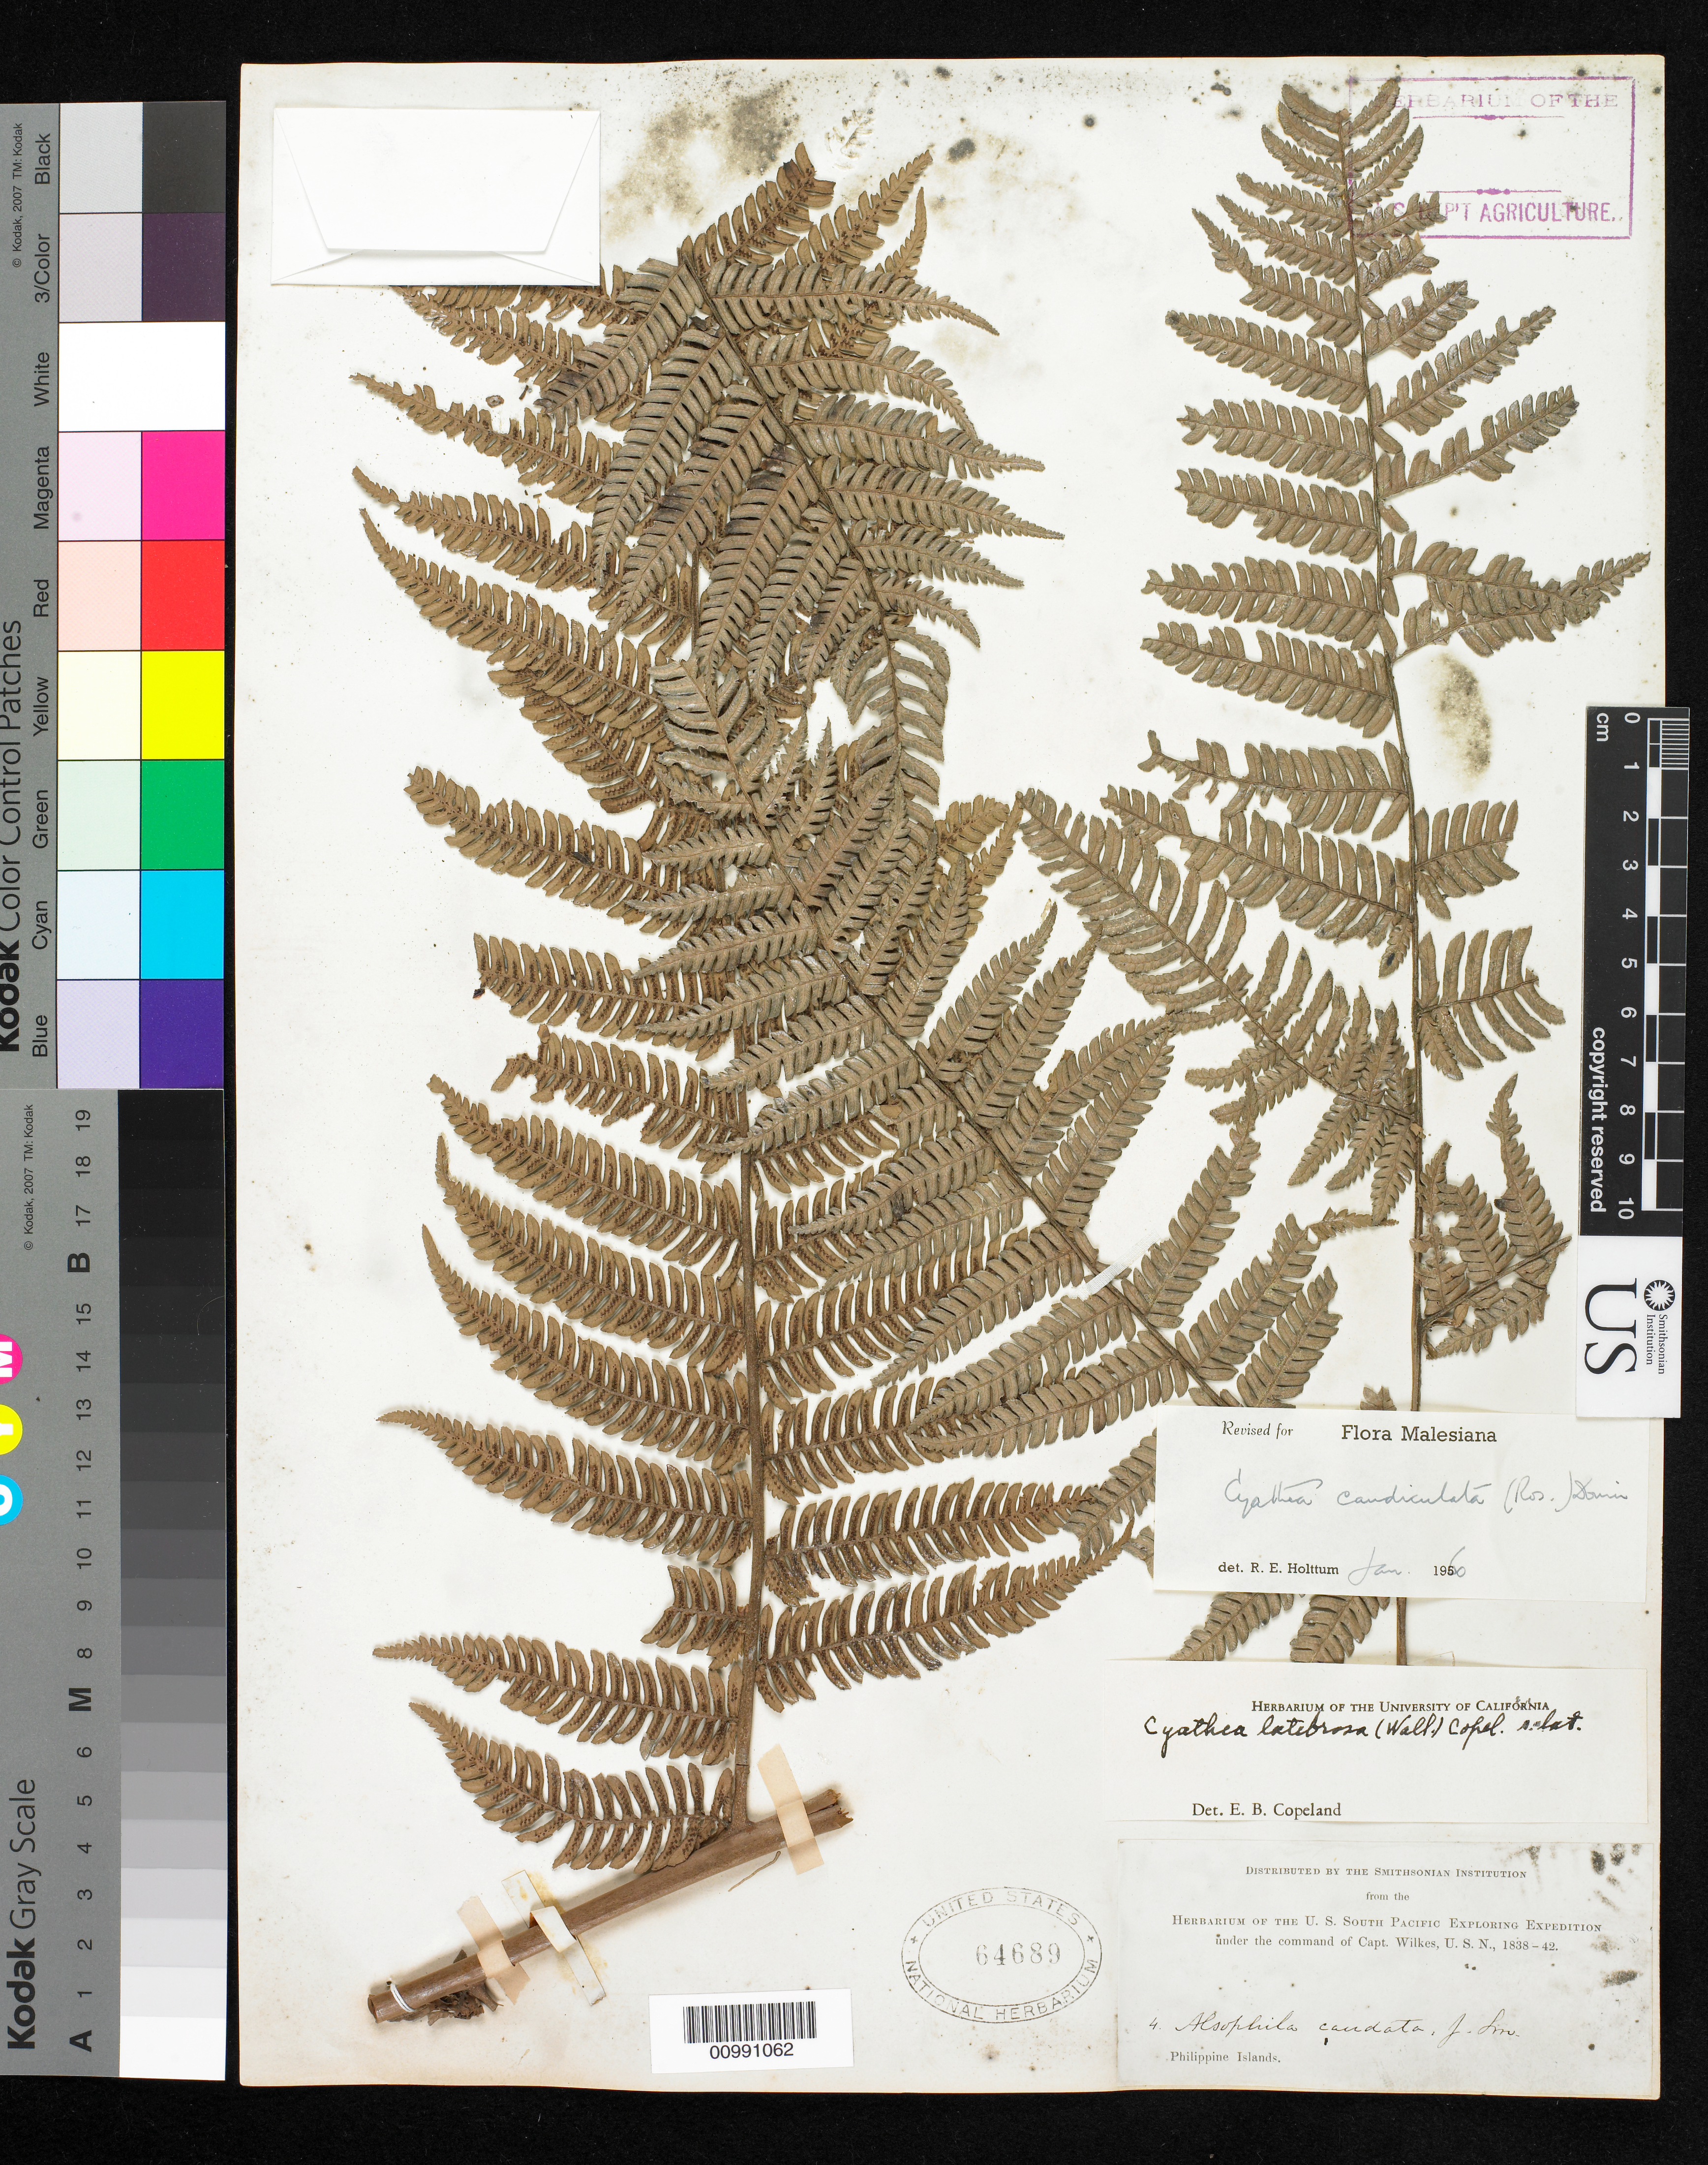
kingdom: Plantae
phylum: Tracheophyta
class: Polypodiopsida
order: Cyatheales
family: Cyatheaceae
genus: Cyathea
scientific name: Cyathea caudiculata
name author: (Rosenst.) Domin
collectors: Wilkes Explor. Exped.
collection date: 1838/1842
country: Philippines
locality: Philippine Islands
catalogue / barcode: US 64689